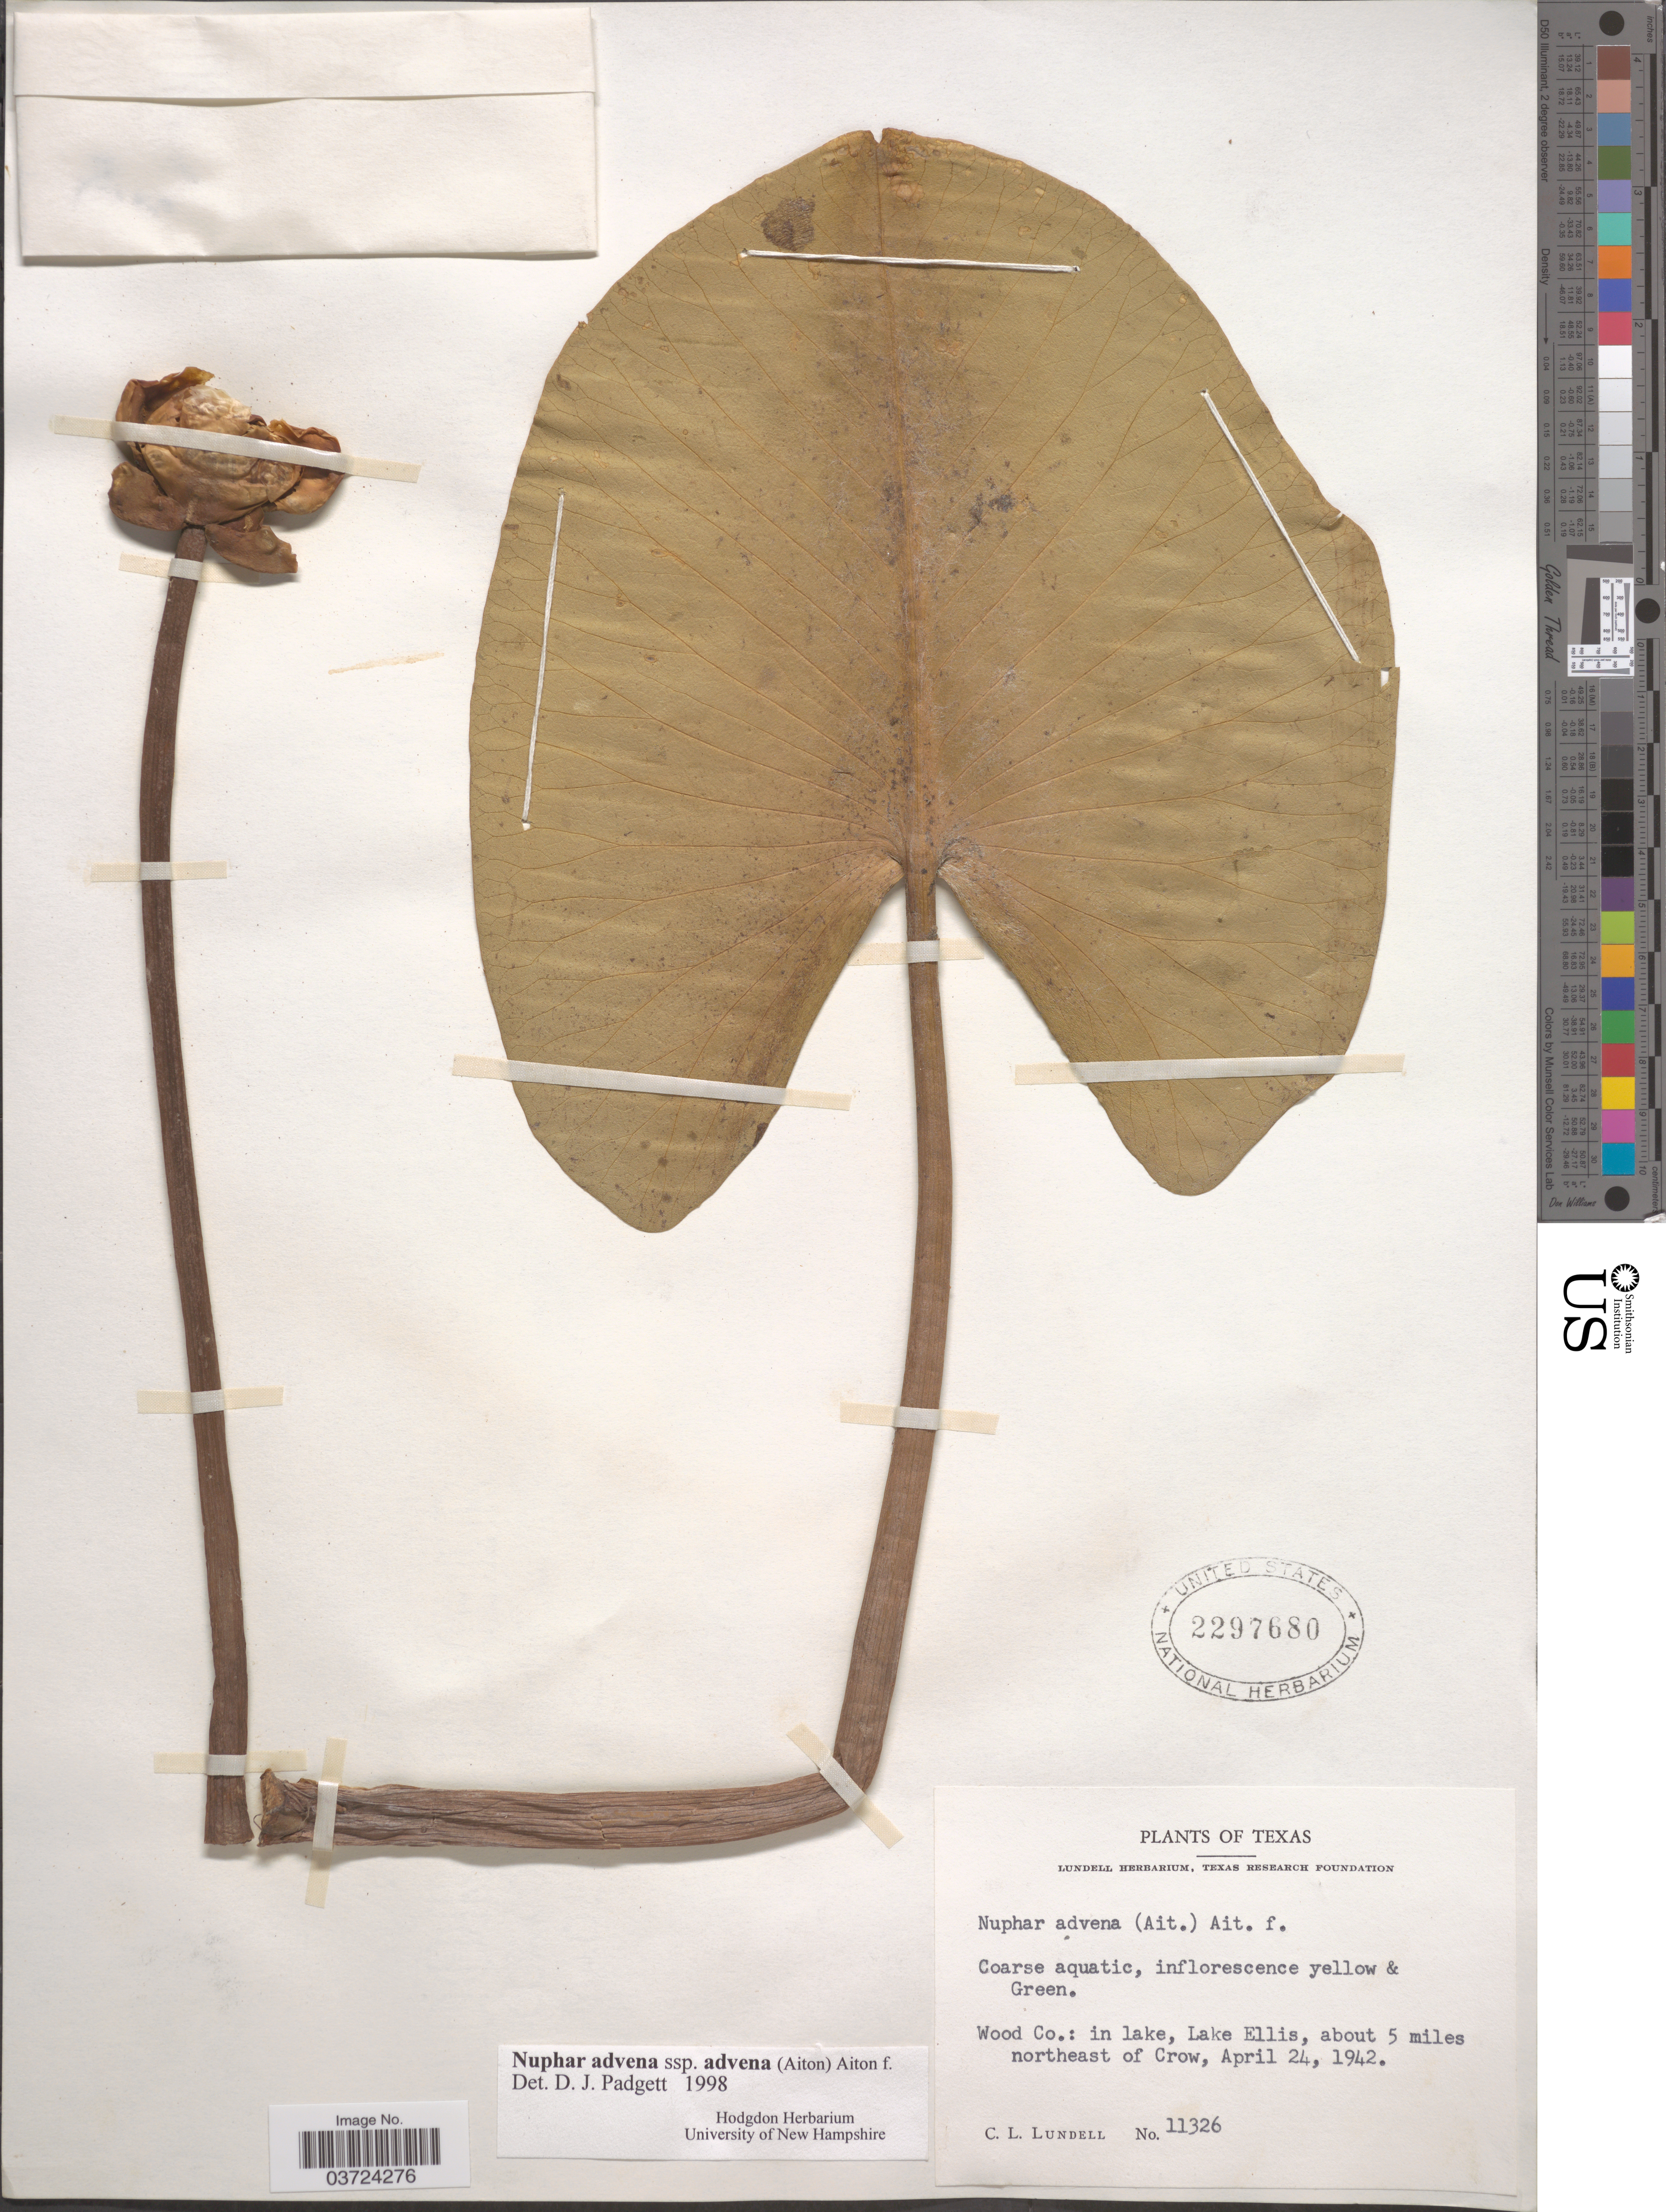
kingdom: Plantae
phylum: Tracheophyta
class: Magnoliopsida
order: Nymphaeales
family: Nymphaeaceae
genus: Nuphar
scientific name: Nuphar advena subsp. advena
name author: (Aiton) W.T. Aiton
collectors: C. L. Lundell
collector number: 11326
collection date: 1942-04-24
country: United States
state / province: Texas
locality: Wood Co.: in lake, Lake Ellis, about 5 miles northeast of Crow.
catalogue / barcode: US 2297680